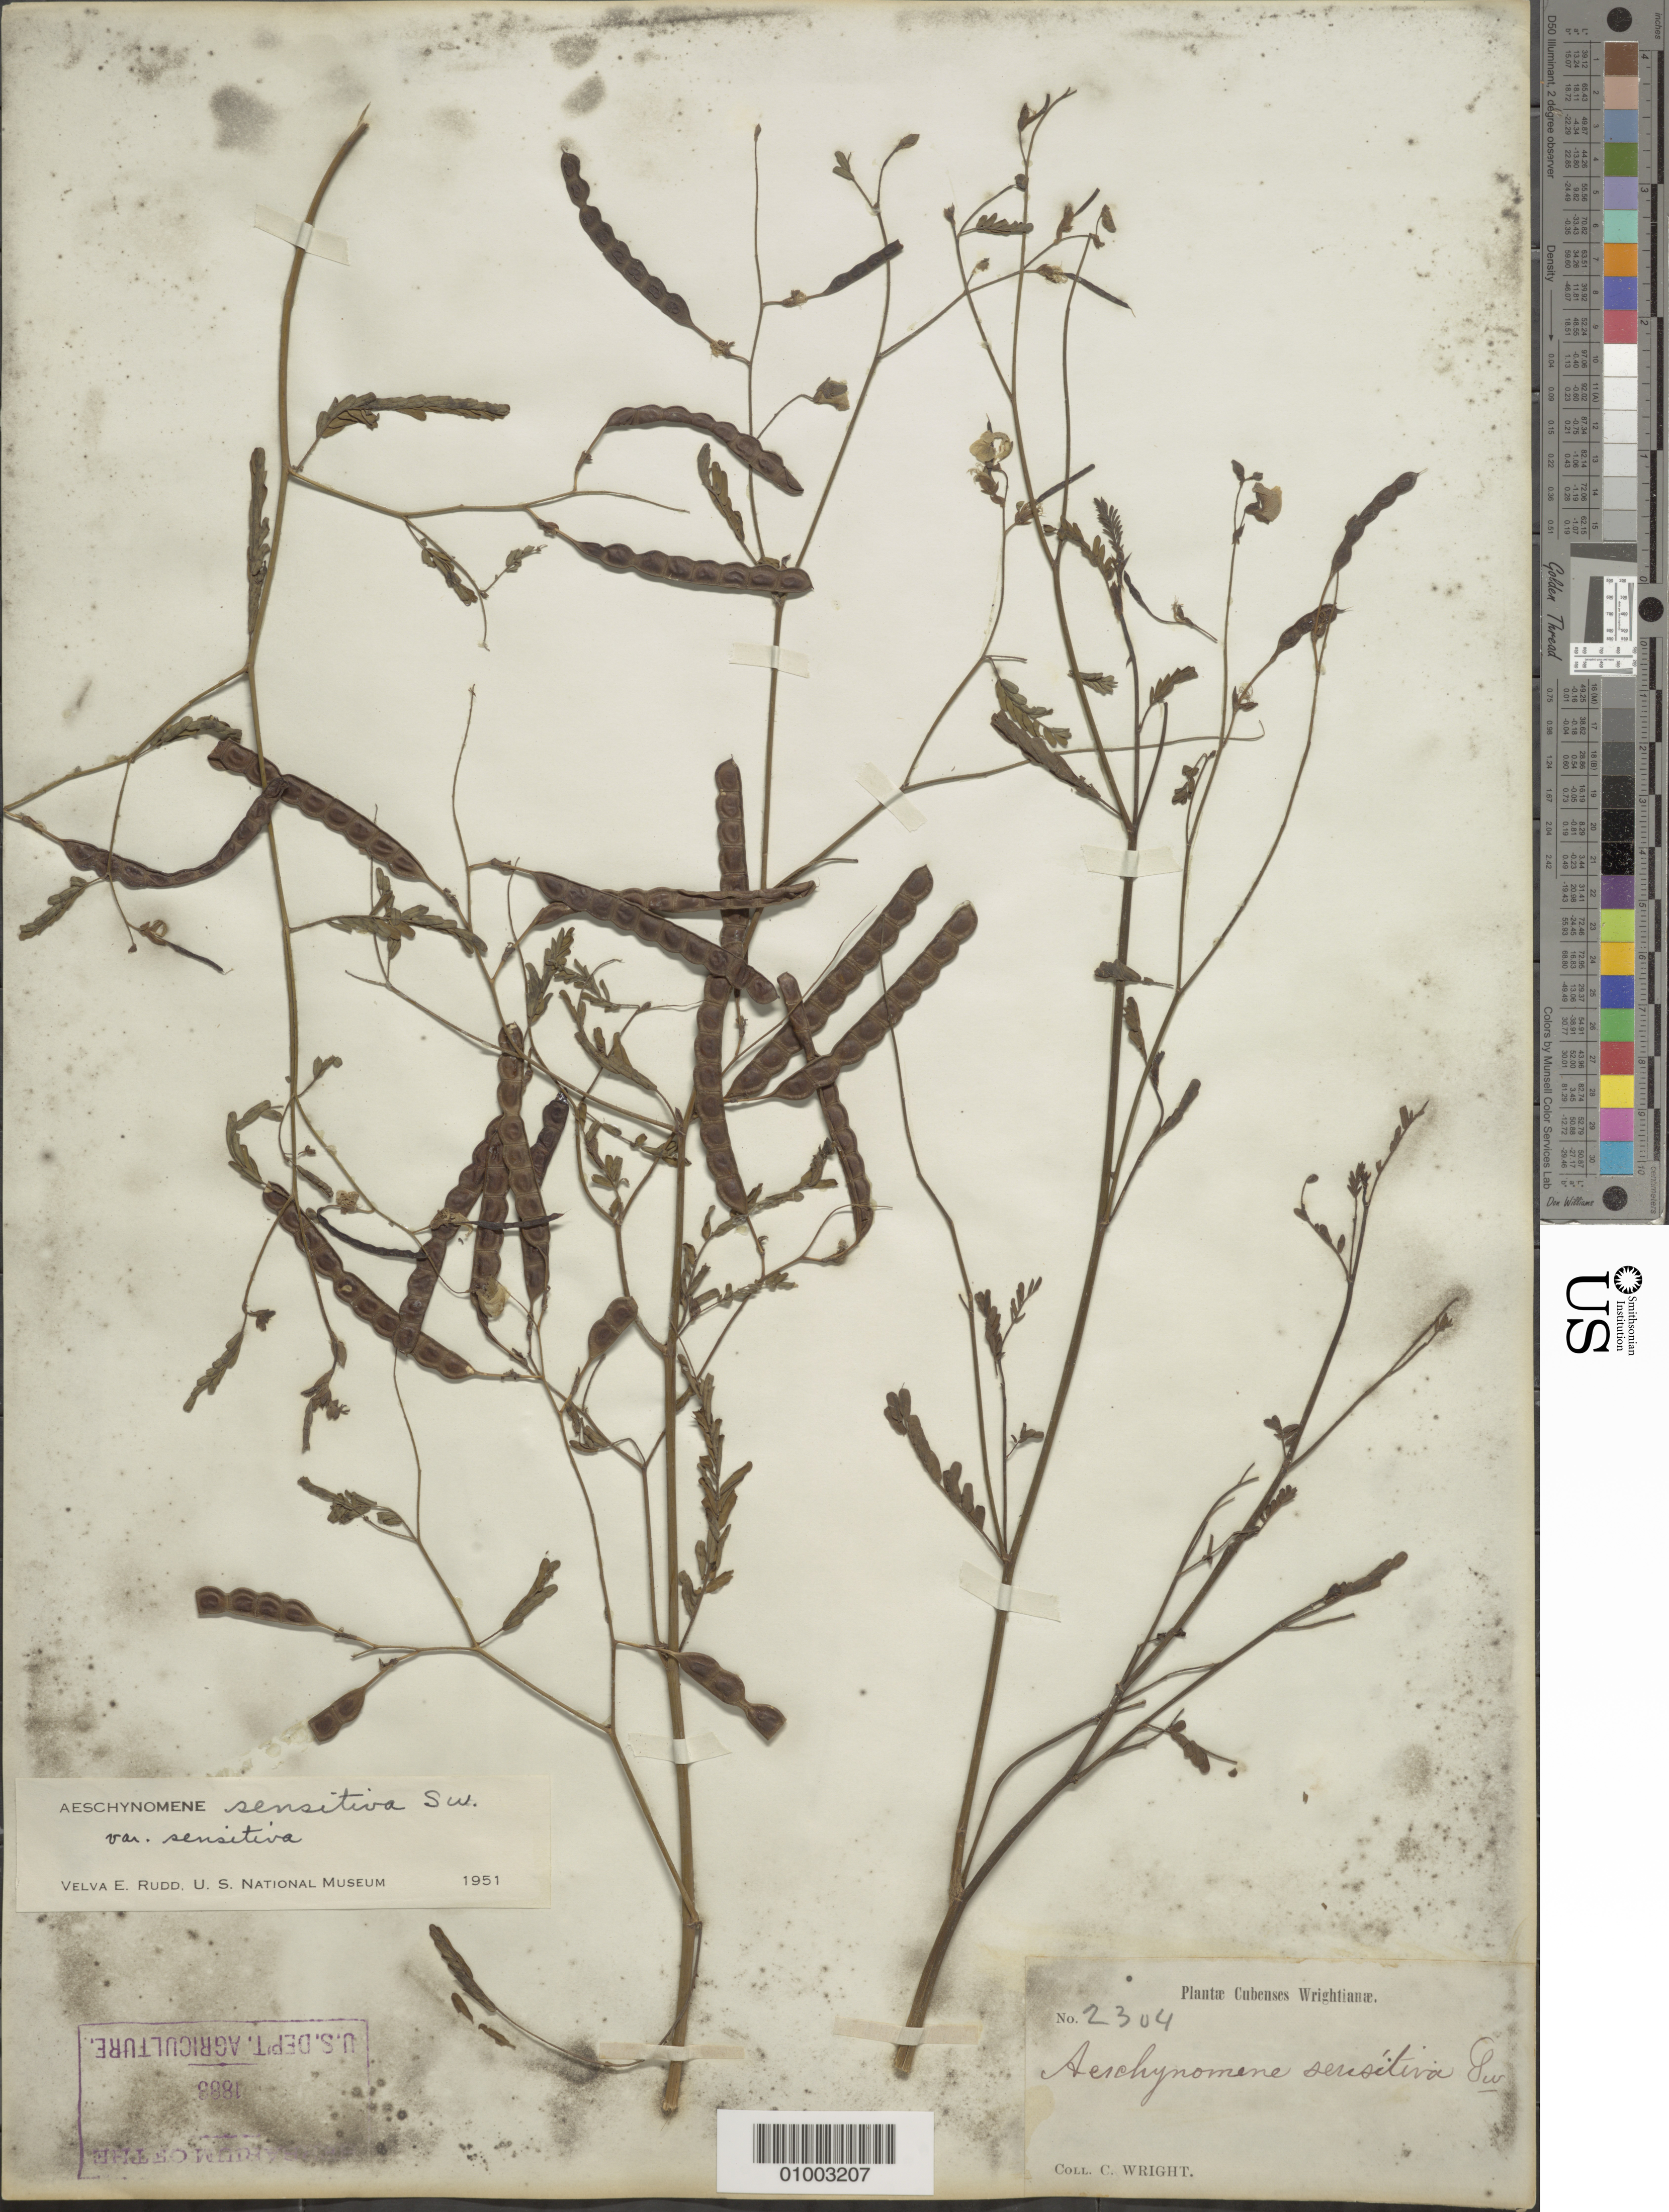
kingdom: Plantae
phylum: Tracheophyta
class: Magnoliopsida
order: Fabales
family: Fabaceae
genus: Aeschynomene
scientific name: Aeschynomene sensitiva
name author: Sw.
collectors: C. Wright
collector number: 2304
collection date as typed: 1856 to -- --- 1867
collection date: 1856/1867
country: Cuba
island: Cuba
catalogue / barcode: US 1888